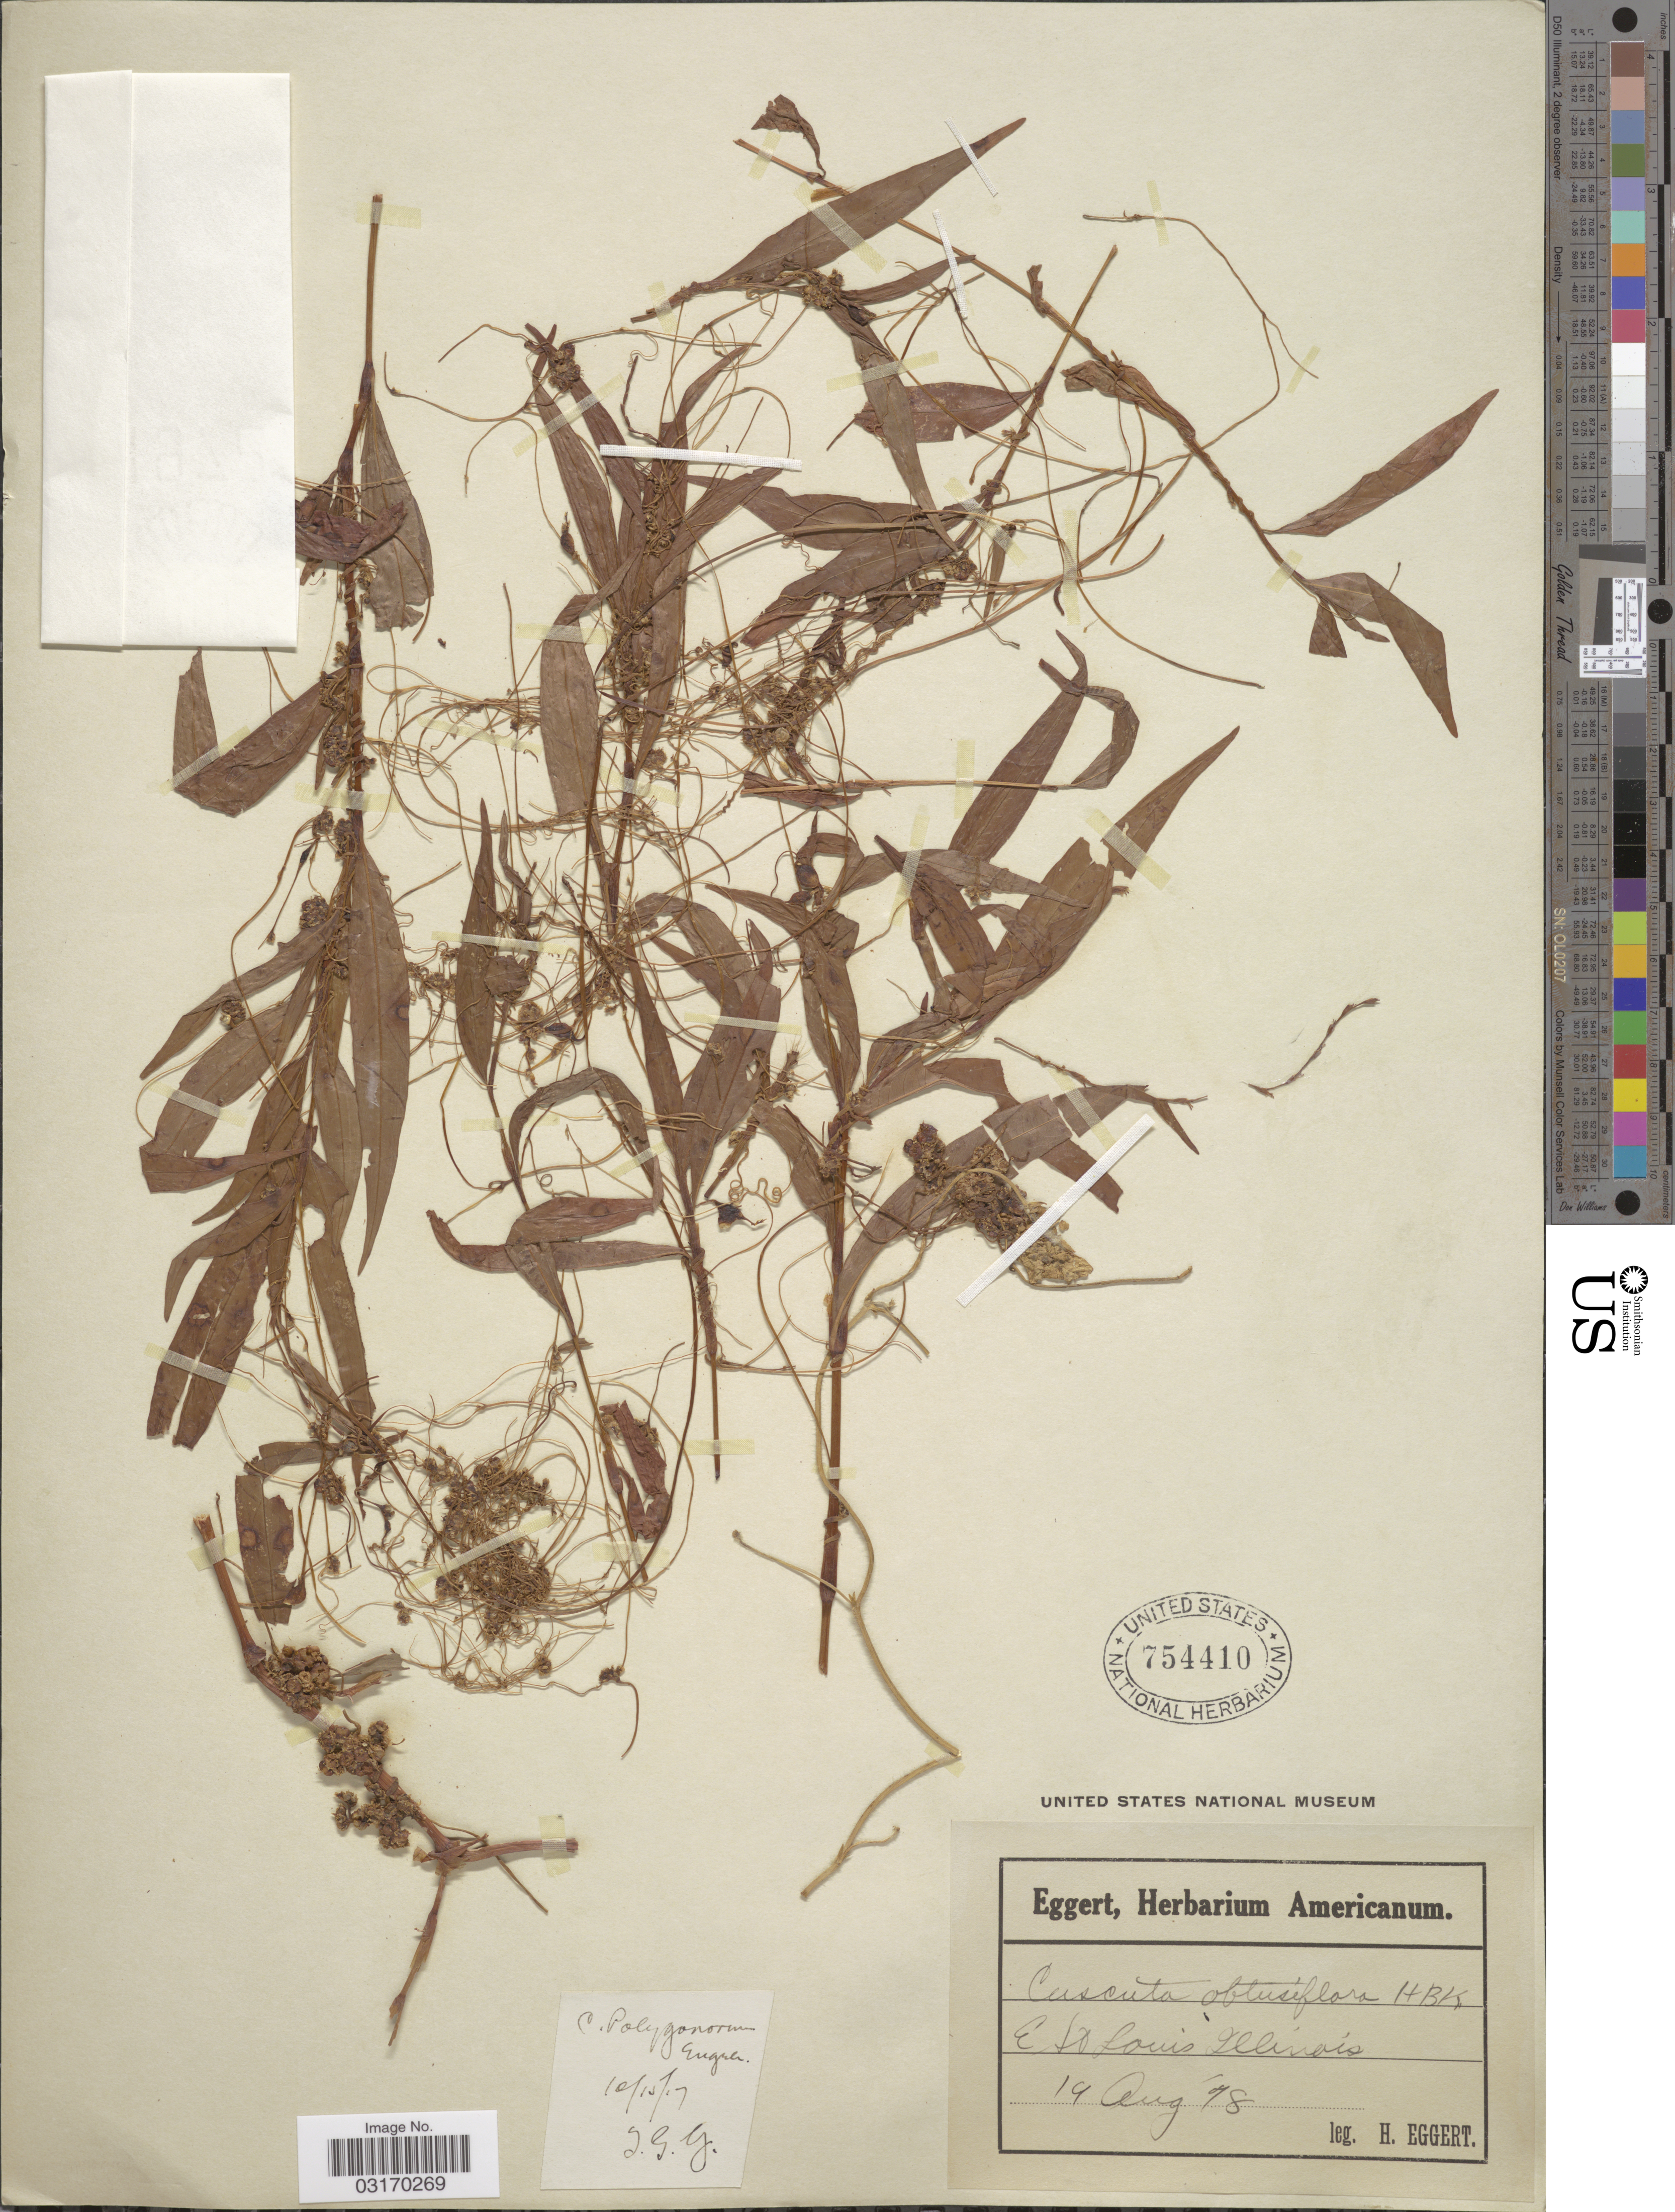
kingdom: Plantae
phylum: Tracheophyta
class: Magnoliopsida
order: Solanales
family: Convolvulaceae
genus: Cuscuta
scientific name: Cuscuta polygonorum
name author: Engelm.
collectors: H. Eggert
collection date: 1978-08-19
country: United States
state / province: Illinois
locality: E. St. Louis.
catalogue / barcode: US 754410